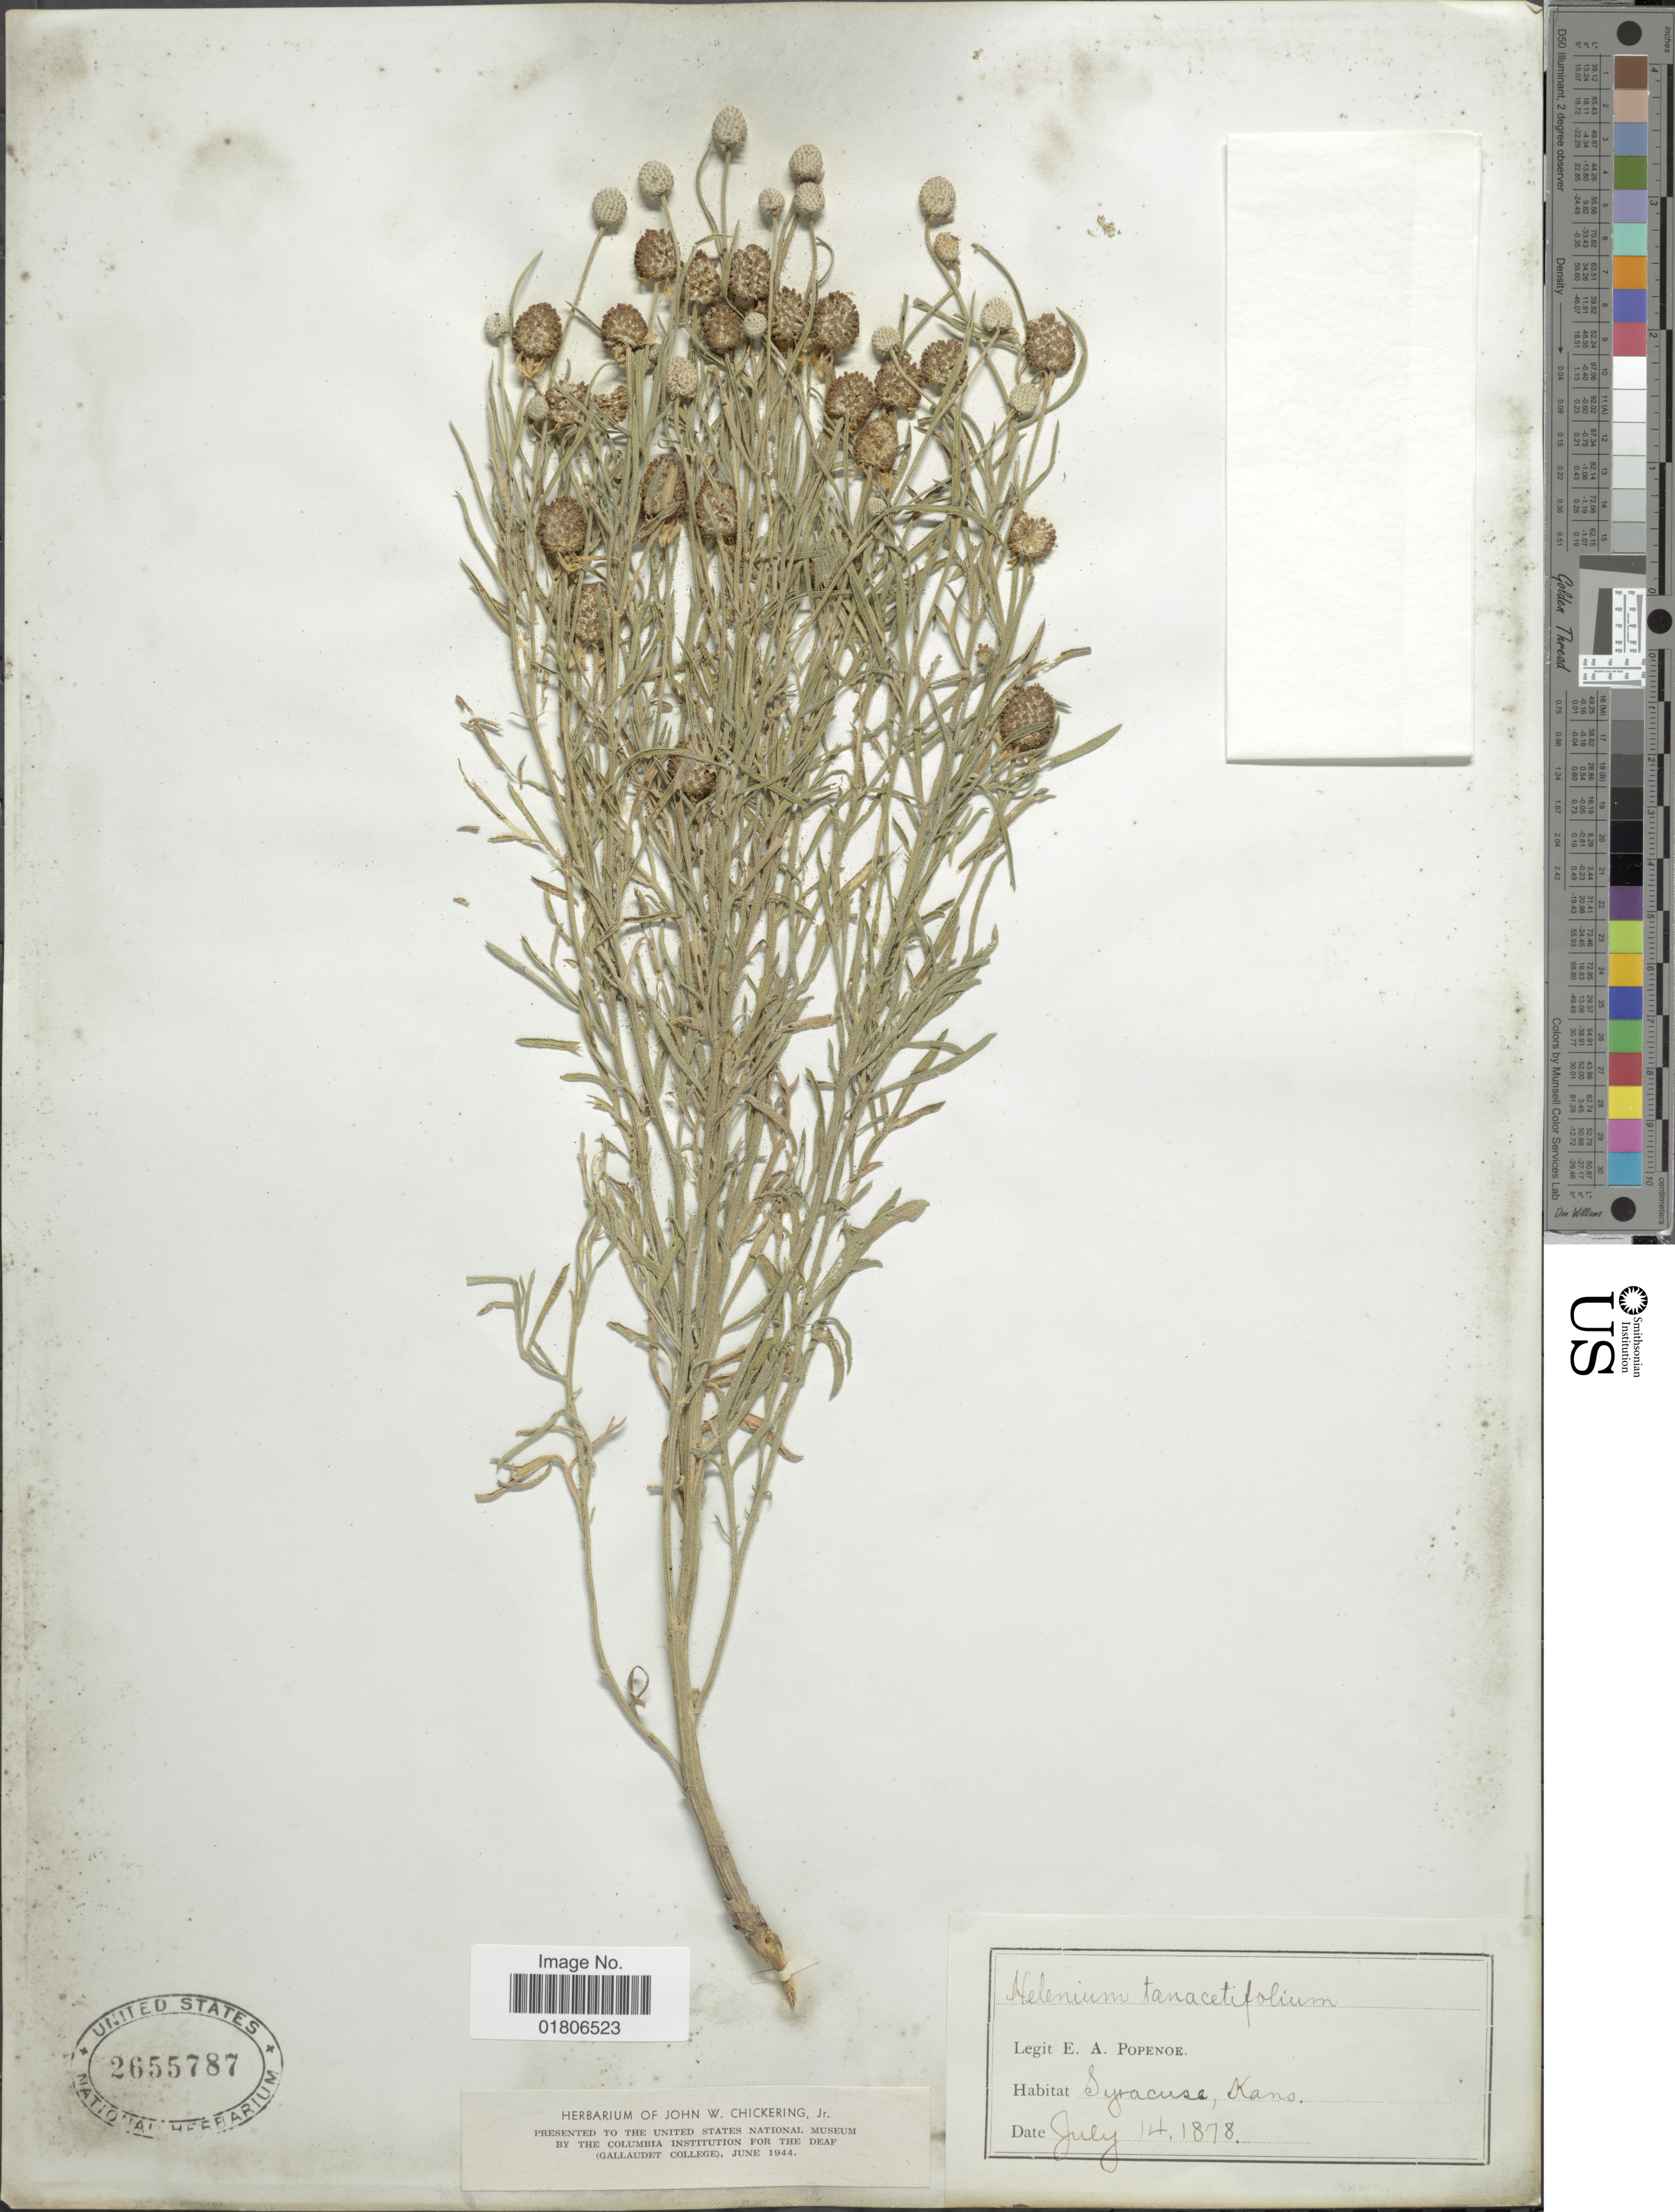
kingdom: Plantae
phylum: Tracheophyta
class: Magnoliopsida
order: Asterales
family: Asteraceae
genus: Helenium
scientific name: Helenium sp.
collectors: E. A. Popenoe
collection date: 1878-07-14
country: United States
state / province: Kansas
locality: Syracuse Kans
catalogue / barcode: US 2655787